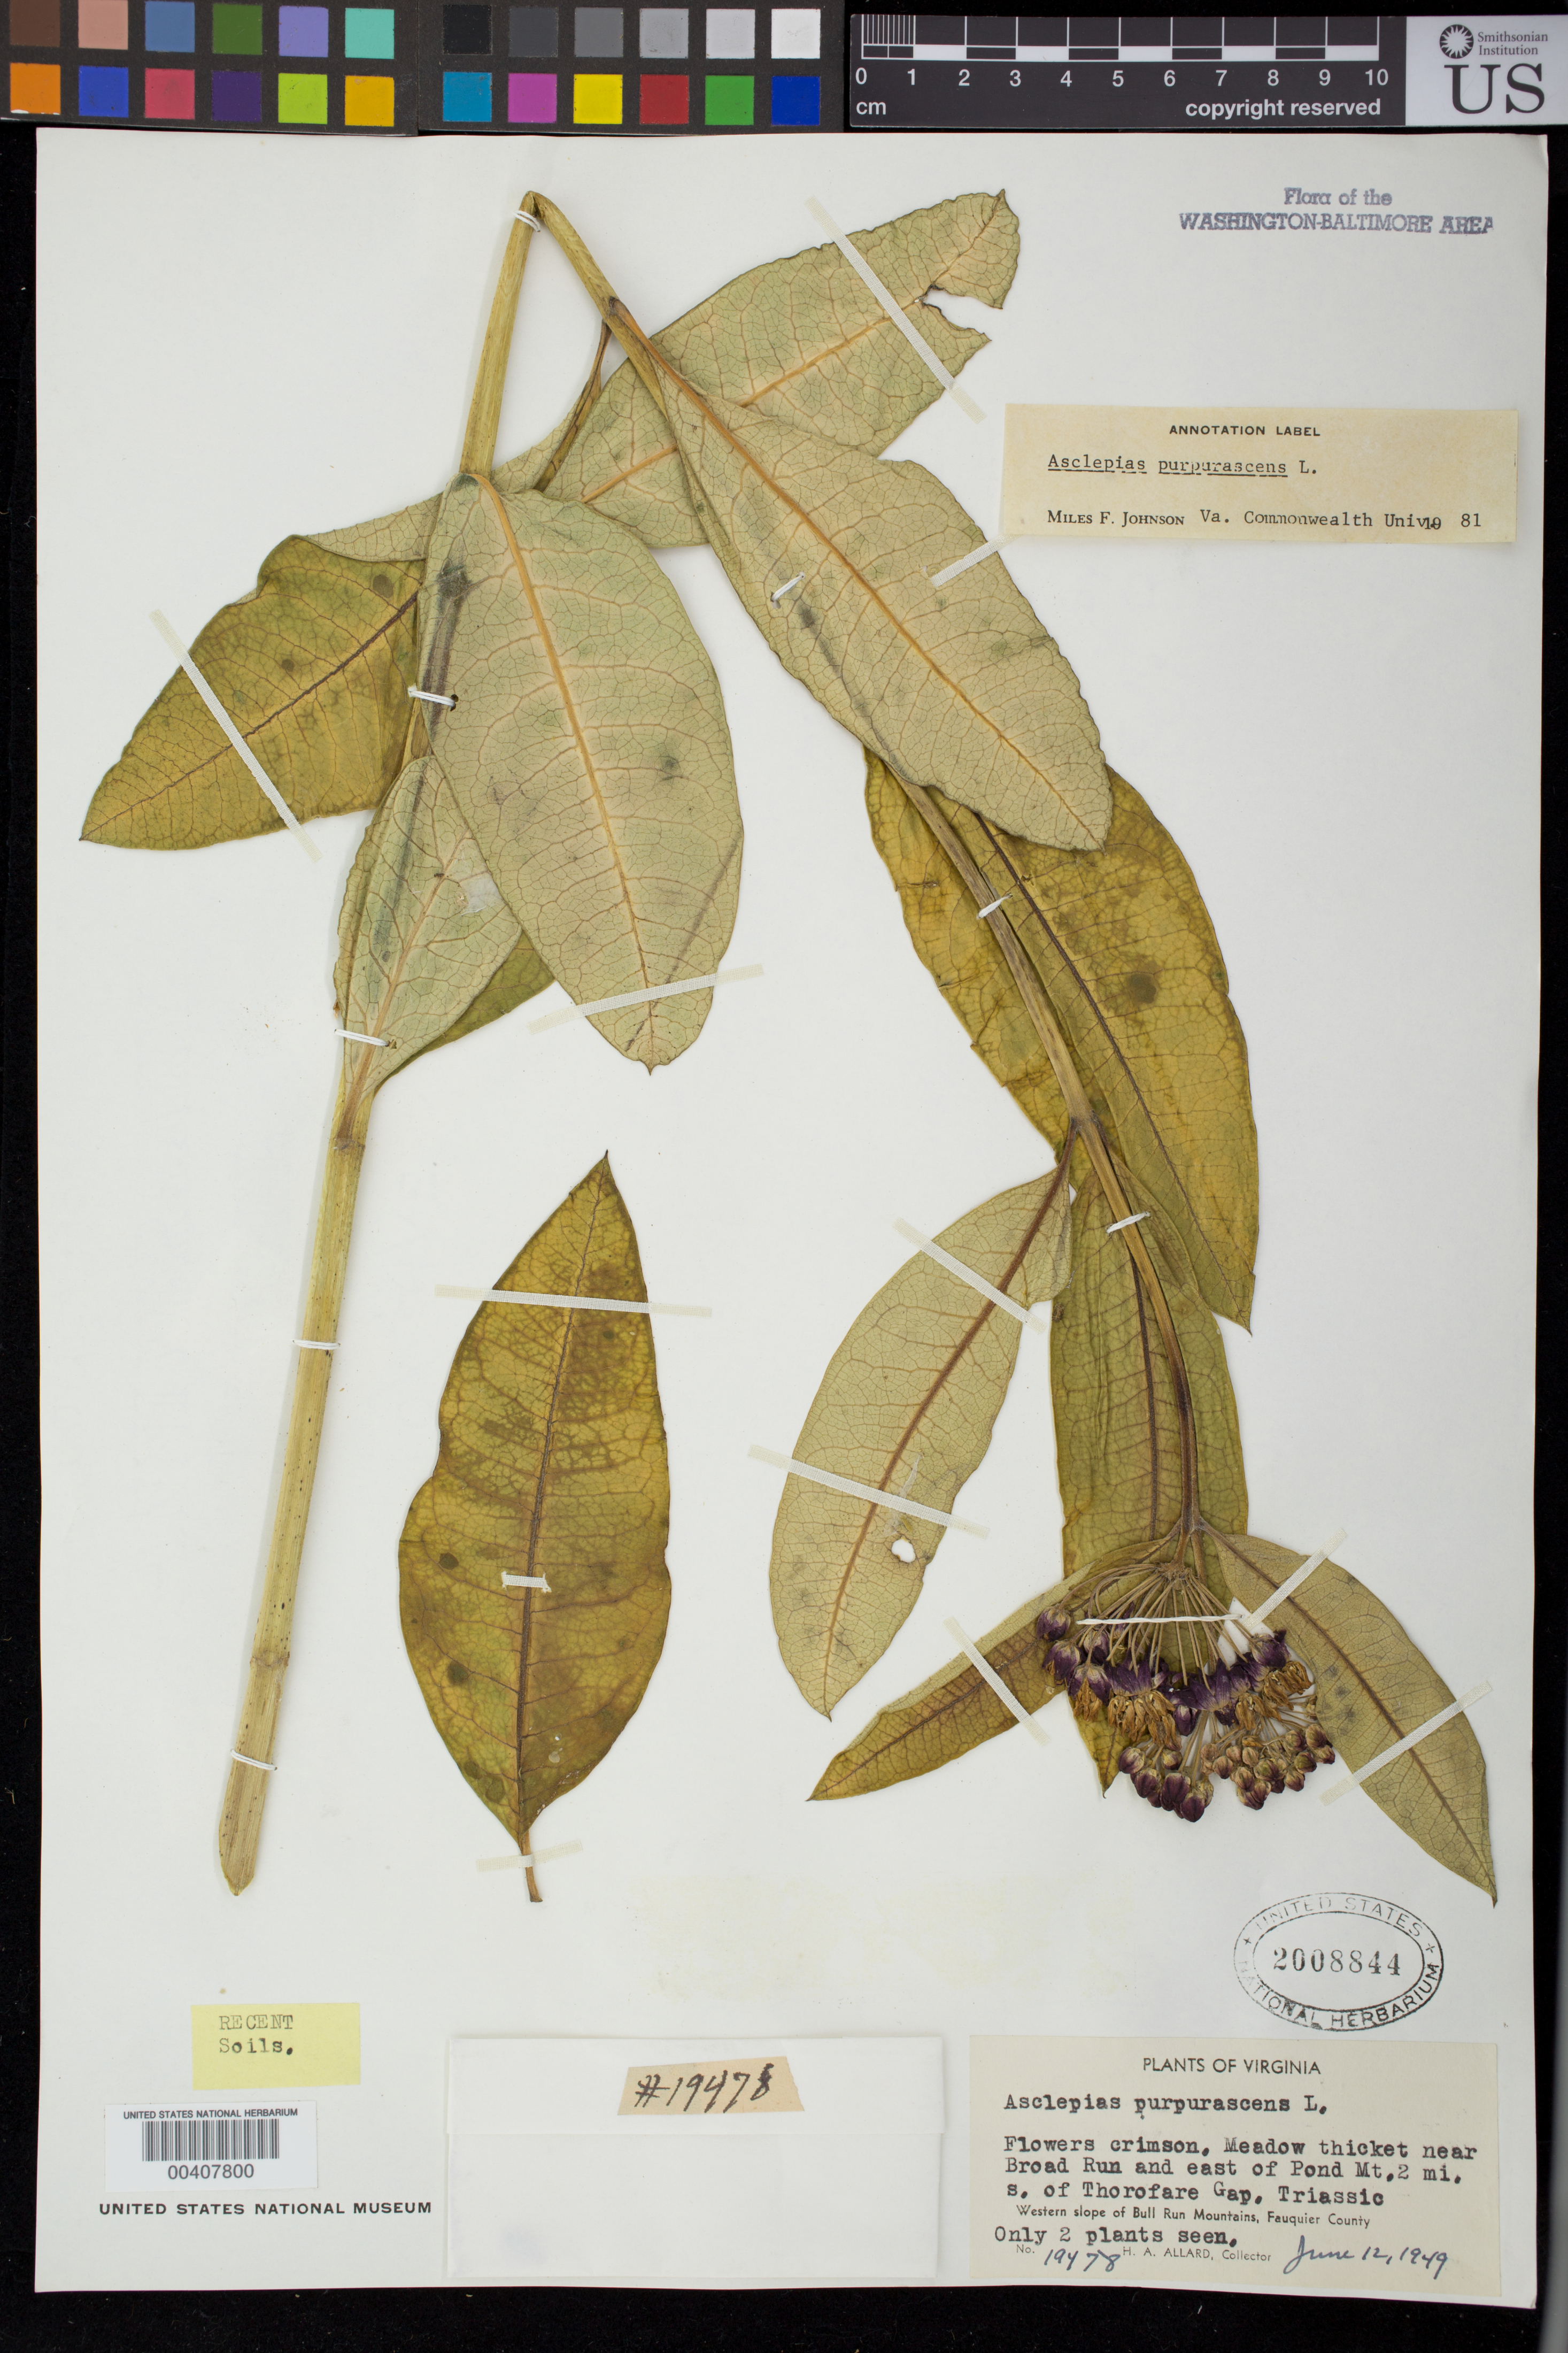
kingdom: Plantae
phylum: Tracheophyta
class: Magnoliopsida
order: Gentianales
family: Apocynaceae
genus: Asclepias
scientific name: Asclepias purpurascens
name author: L.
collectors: H. A. Allard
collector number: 19478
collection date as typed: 12 Jun 1949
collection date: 1949-06-12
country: United States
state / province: Virginia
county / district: Fauquier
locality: Broad Run east of Pond Mountains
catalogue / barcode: US 2008844